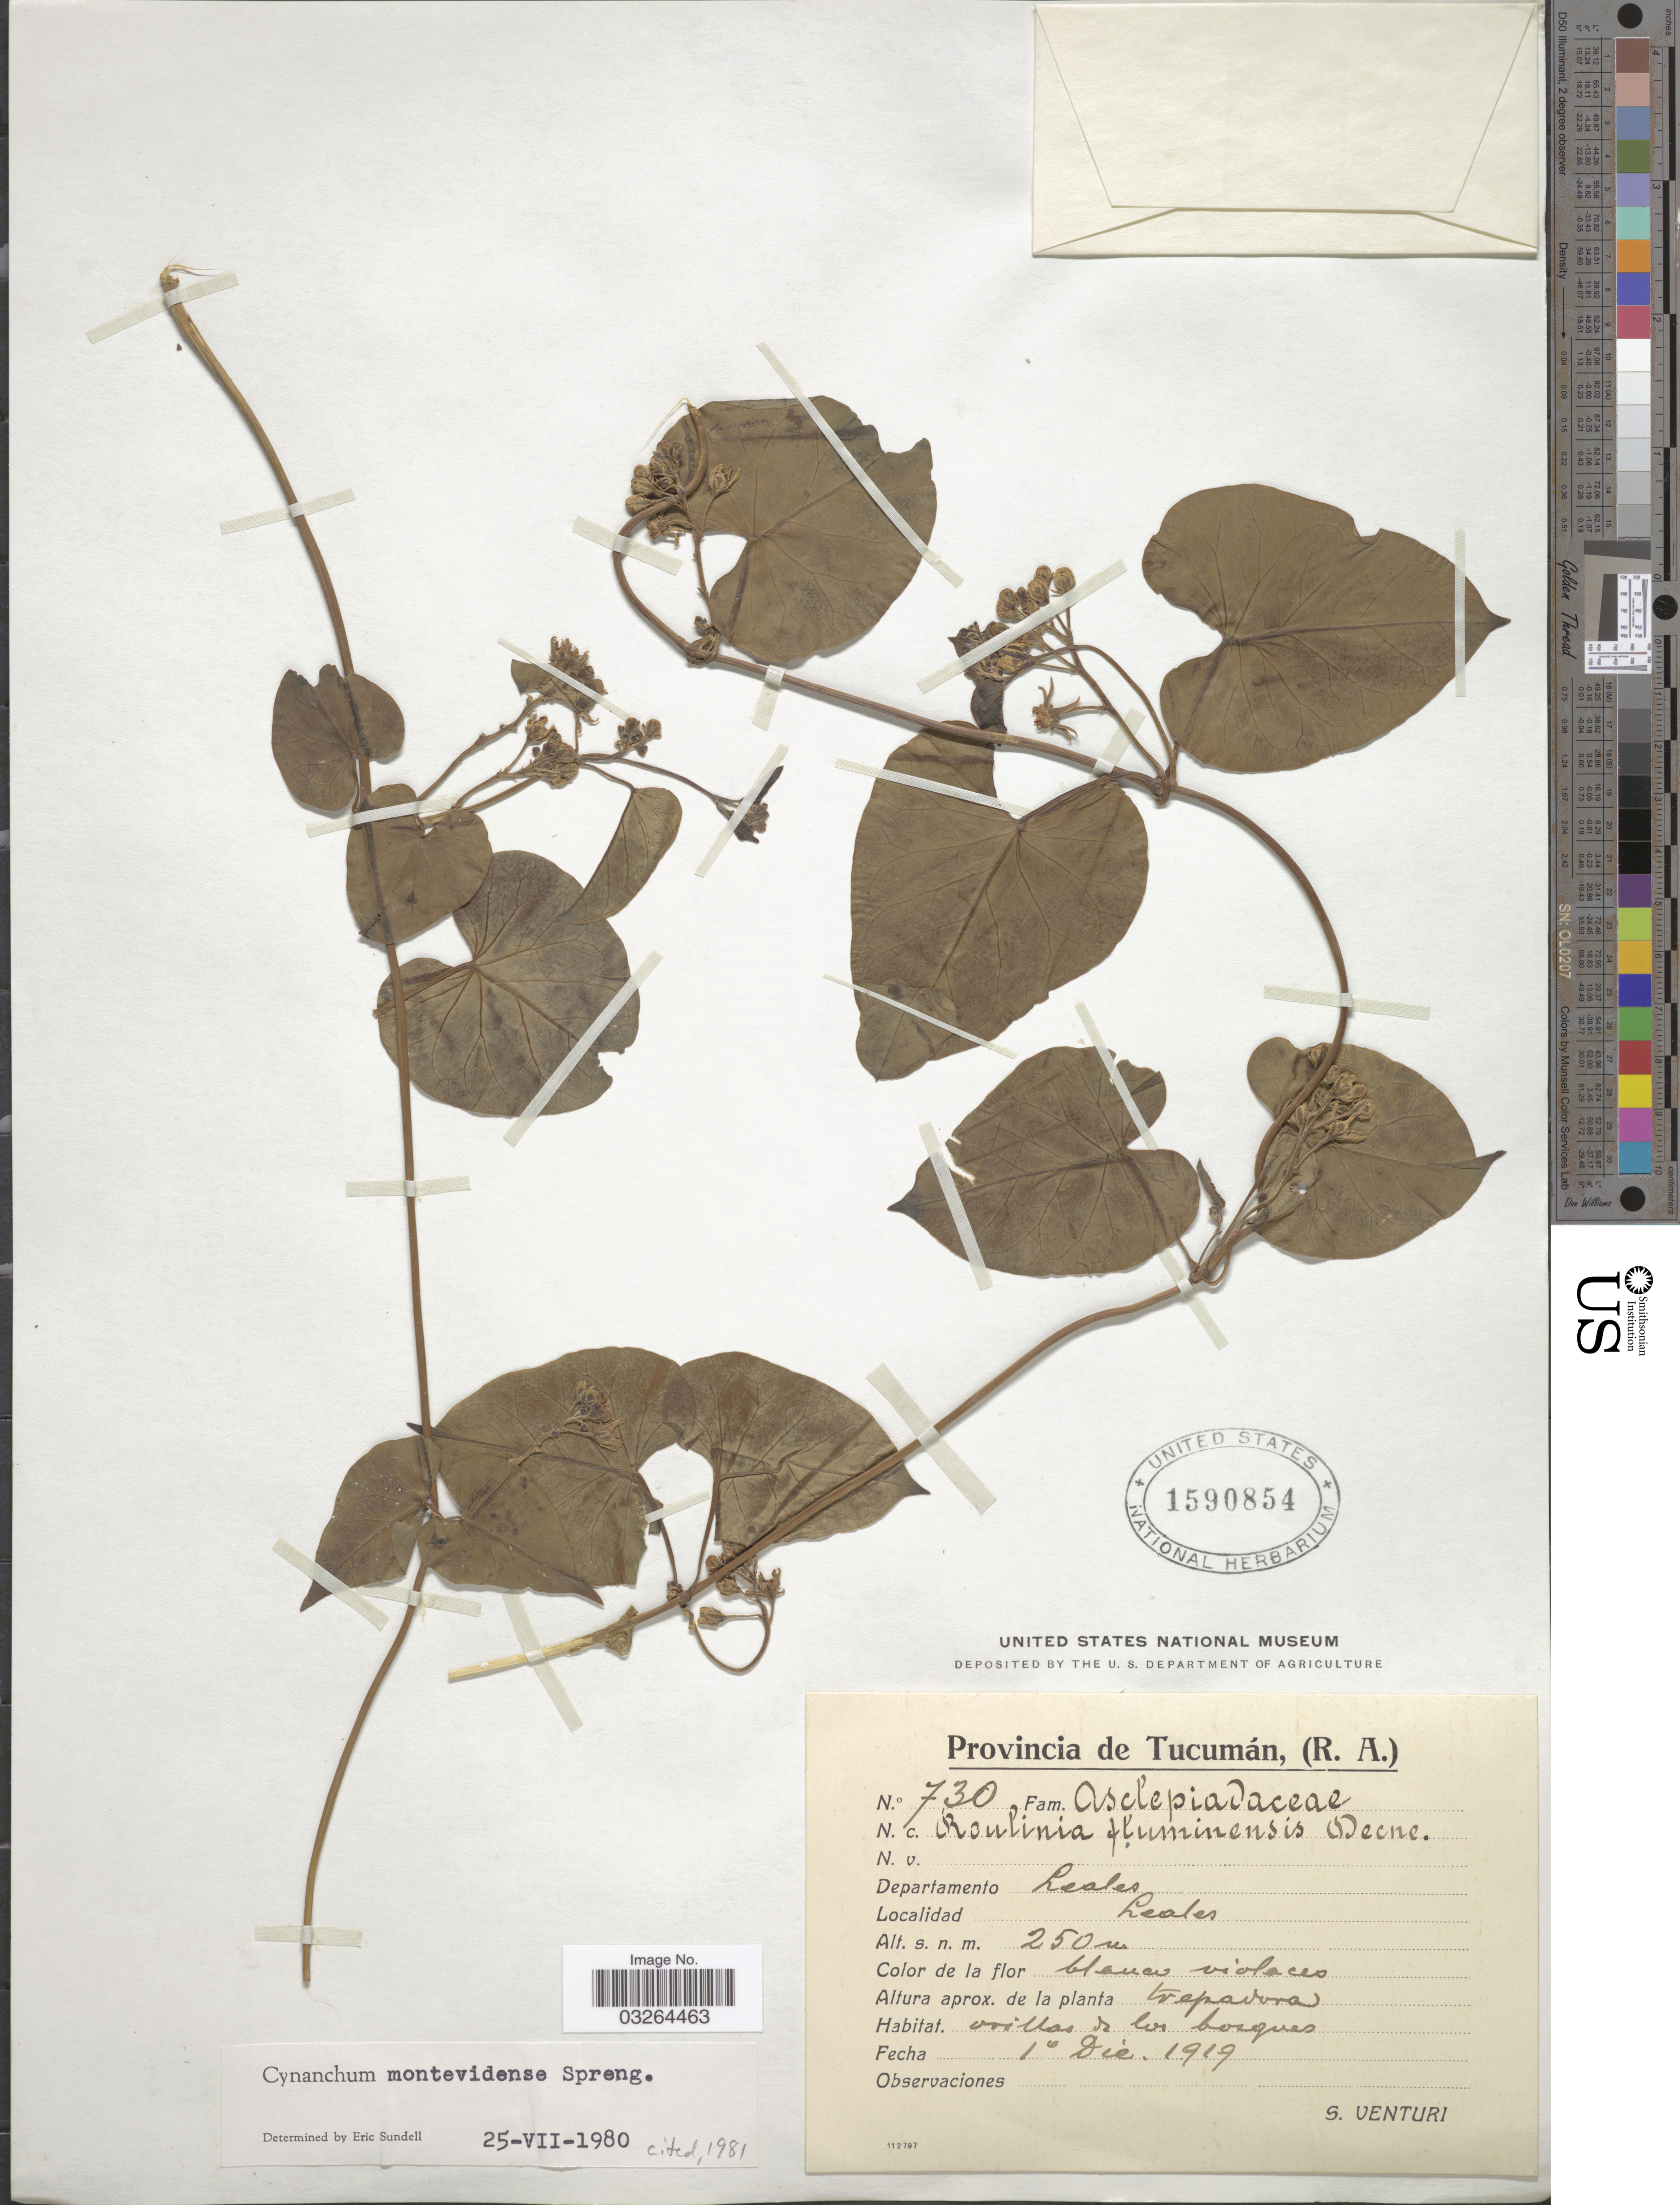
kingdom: Plantae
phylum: Tracheophyta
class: Magnoliopsida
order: Gentianales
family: Apocynaceae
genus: Cynanchum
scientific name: Cynanchum montevidense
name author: Spreng.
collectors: S. Venturi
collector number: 730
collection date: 1919-12-01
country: Argentina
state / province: Tucuman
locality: Departamento Leales, Leales.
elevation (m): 250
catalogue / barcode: US 1590854